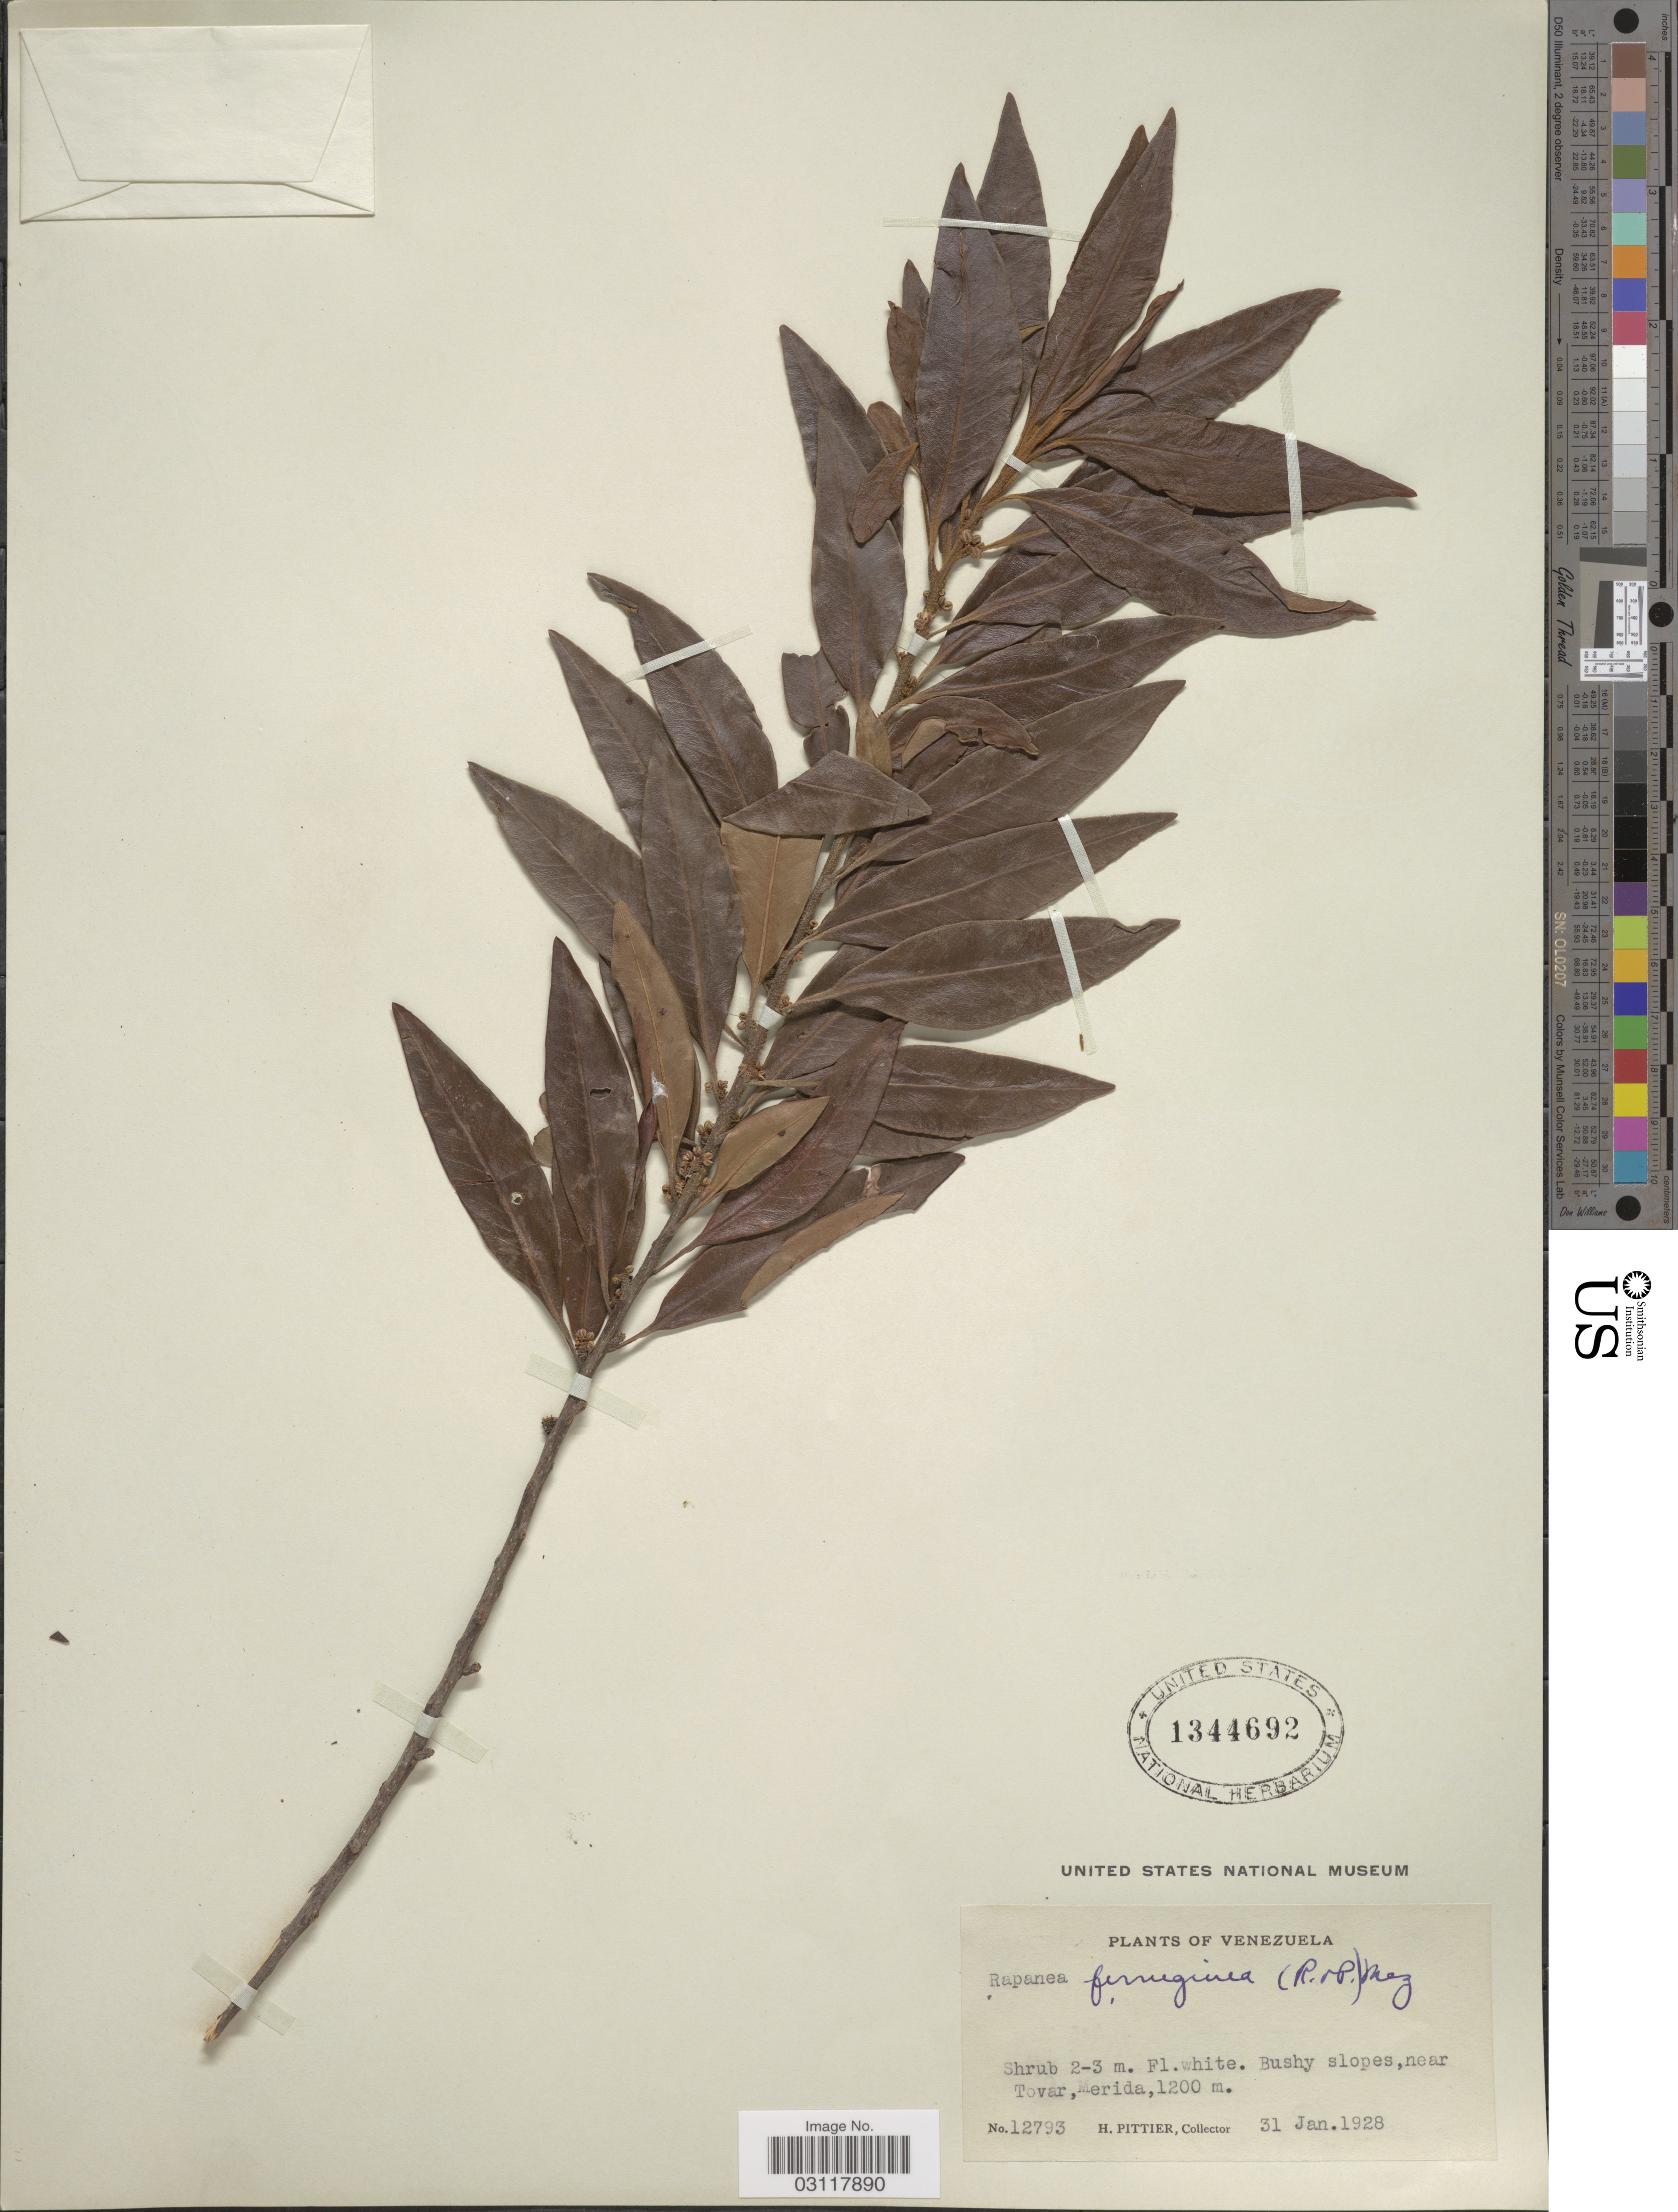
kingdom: Plantae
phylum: Tracheophyta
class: Magnoliopsida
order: Ericales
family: Primulaceae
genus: Rapanea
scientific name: Rapanea ferruginea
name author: (Ruiz & Pav.) Mez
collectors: H. F. Pittier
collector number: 12793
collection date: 1928-01-31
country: Venezuela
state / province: Mérida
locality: Bushy slopes, near Tovar.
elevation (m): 1200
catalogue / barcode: US 1344692